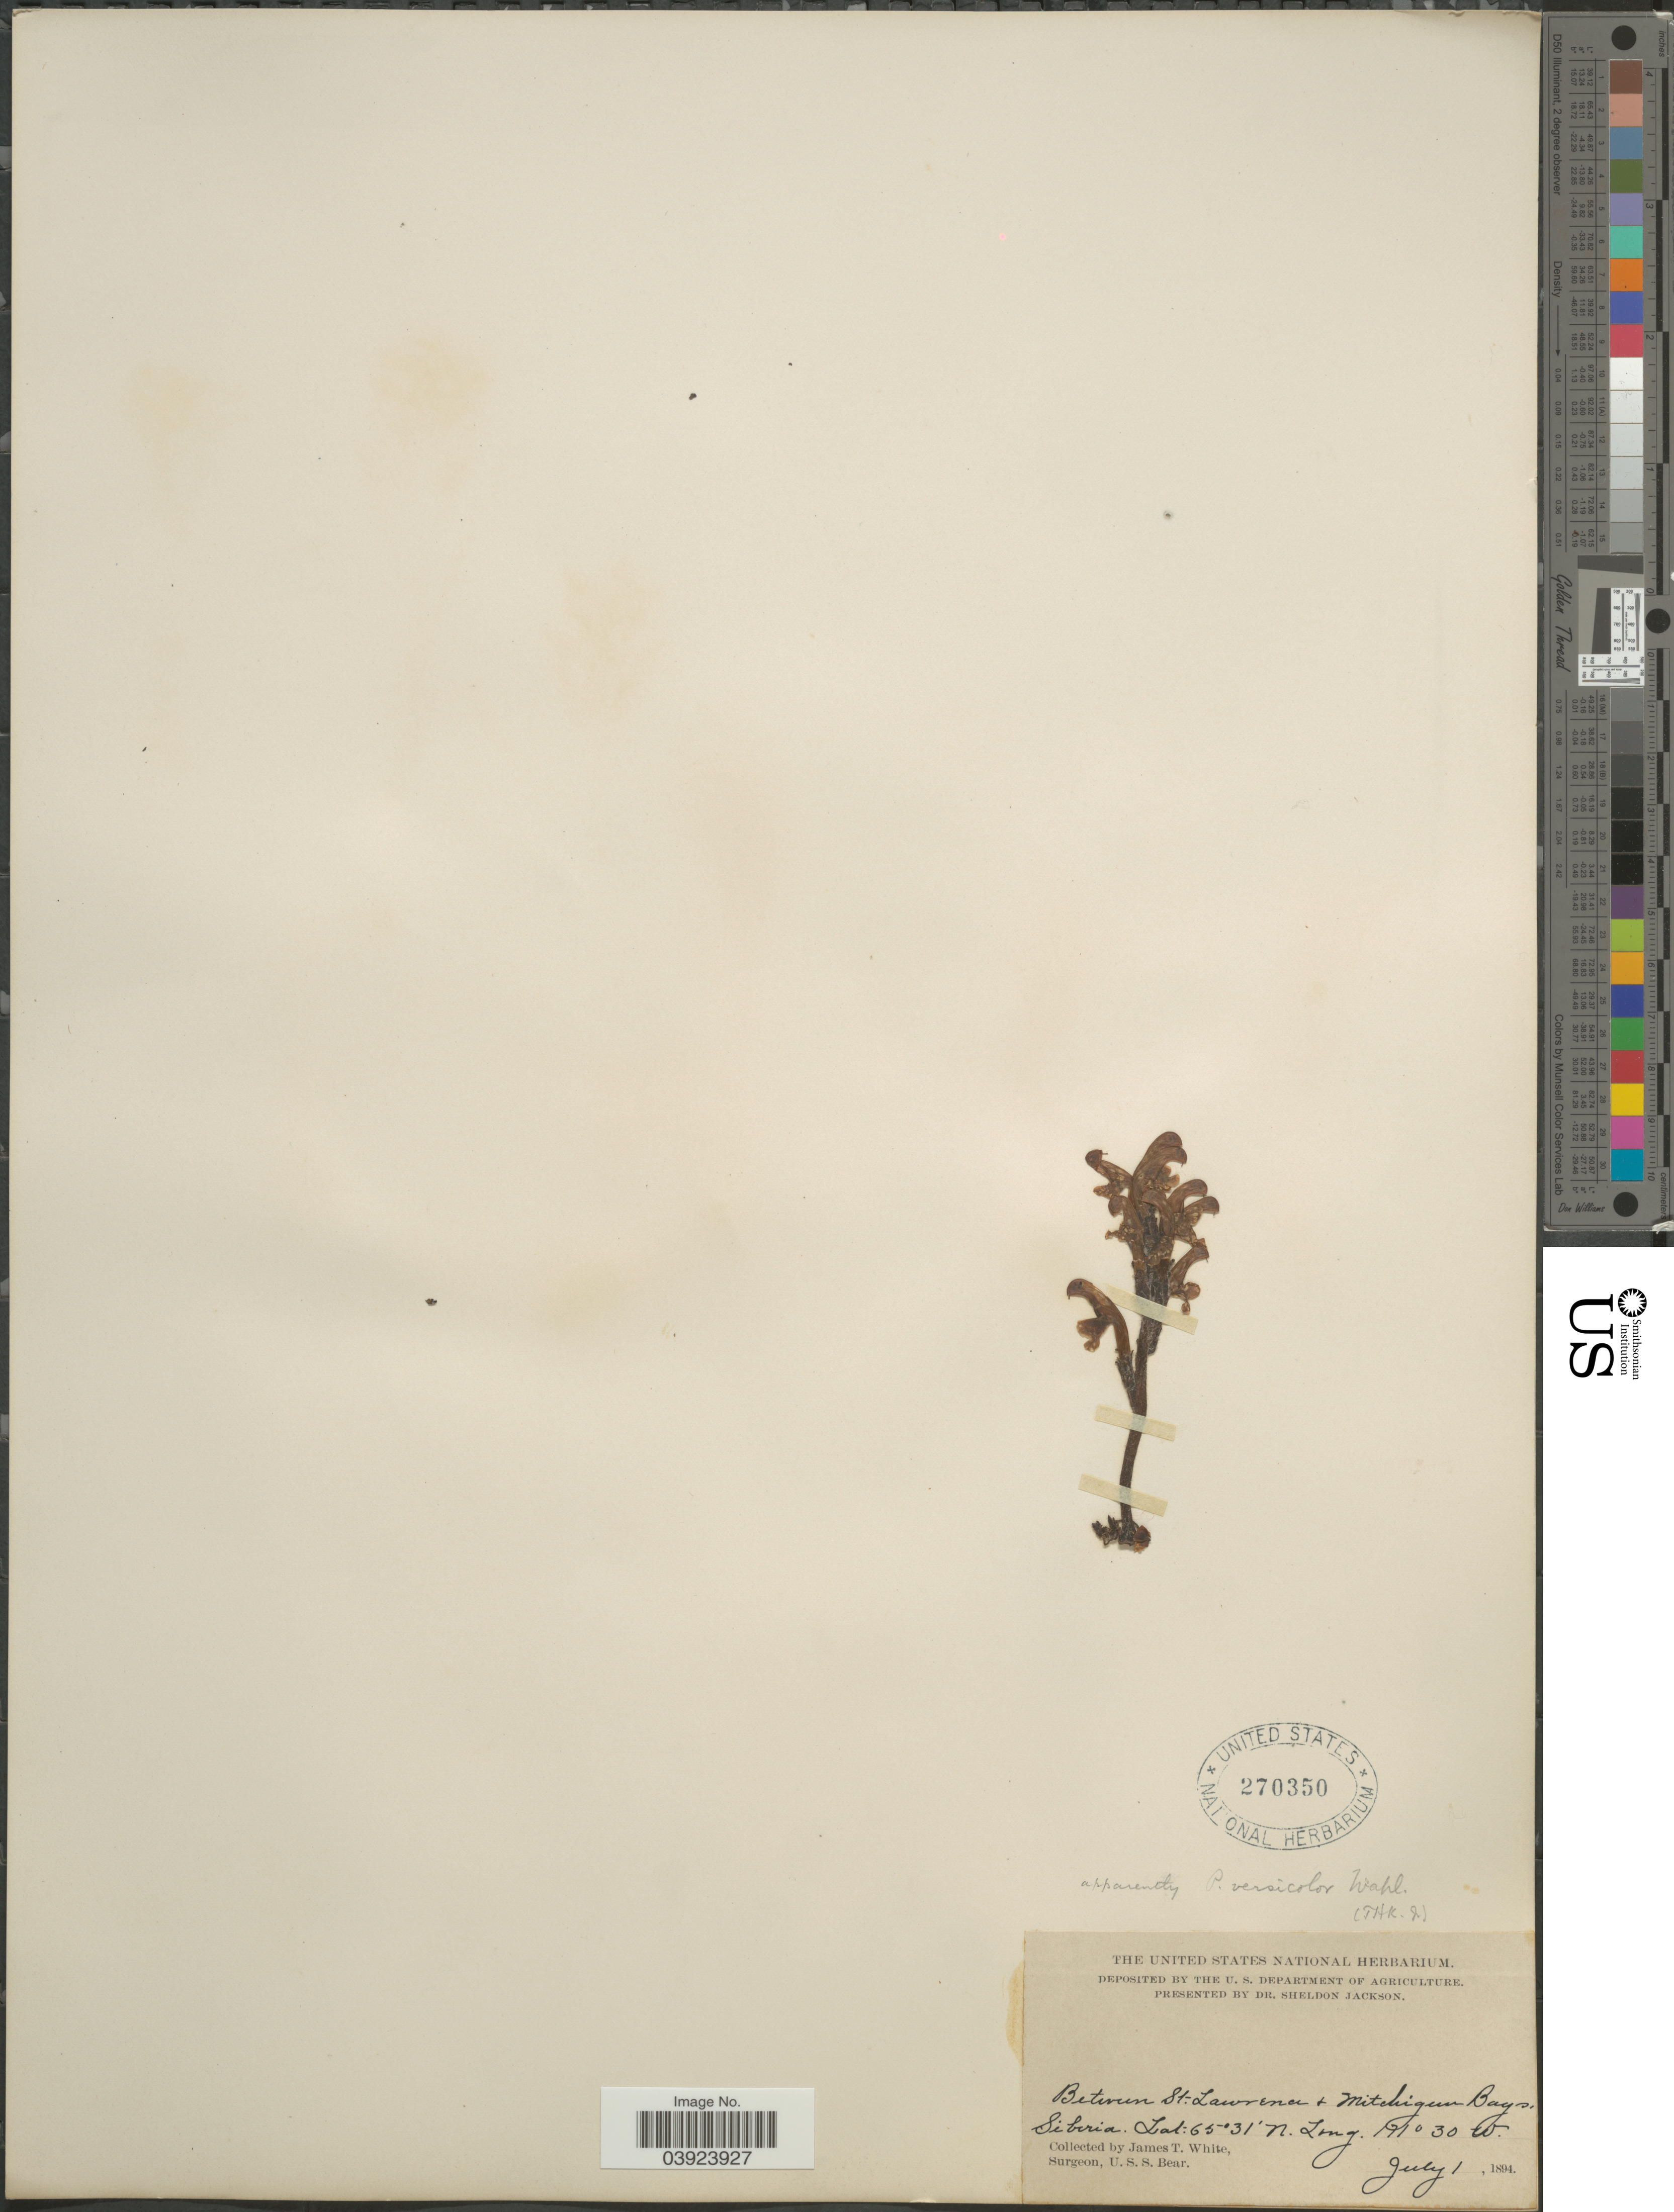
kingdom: Plantae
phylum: Tracheophyta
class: Magnoliopsida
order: Lamiales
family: Orobanchaceae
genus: Pedicularis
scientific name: Pedicularis oederi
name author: Vahl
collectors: J. T. White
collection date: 1894-07-01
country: Russian Federation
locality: Between St. Lawrence & Mitchigun Bays, Siberia.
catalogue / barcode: US 270350